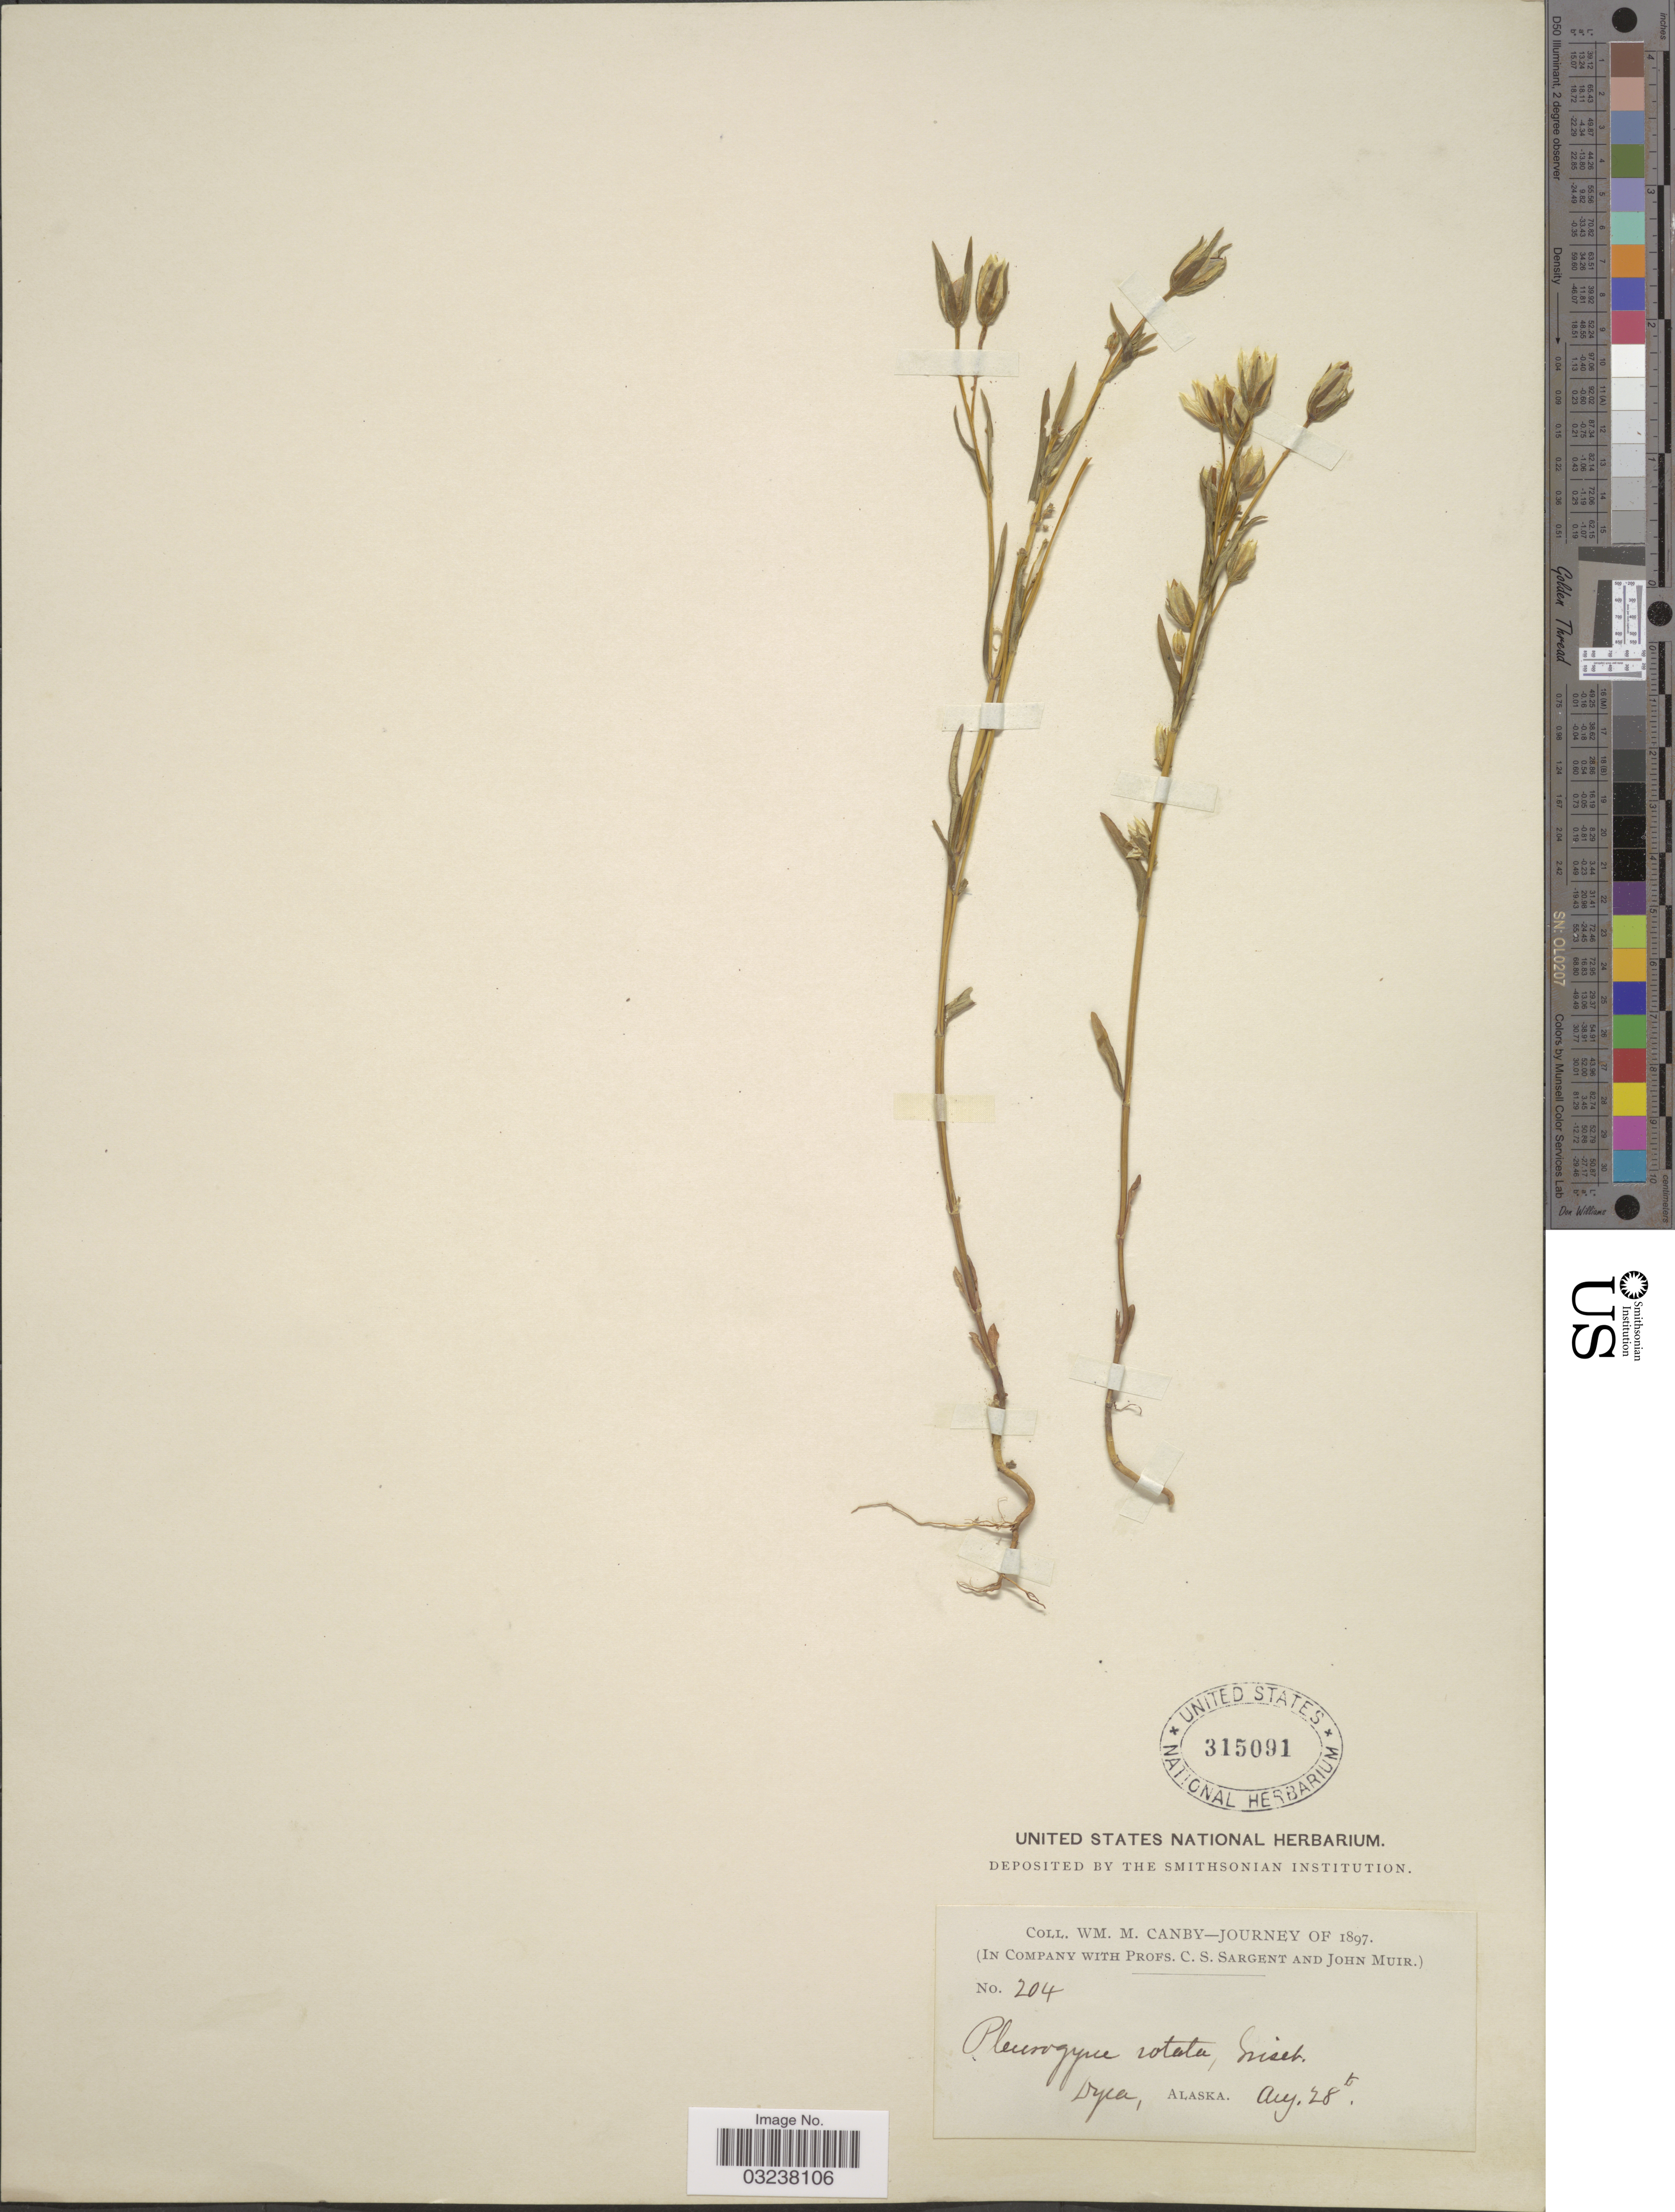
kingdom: Plantae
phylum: Tracheophyta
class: Magnoliopsida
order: Gentianales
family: Gentianaceae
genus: Lomatogonium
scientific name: Lomatogonium rotatum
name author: (L.) Fr.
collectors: W. M. Canby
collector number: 204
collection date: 1897-08-28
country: United States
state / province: Alaska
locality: Dyea.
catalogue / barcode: US 315091